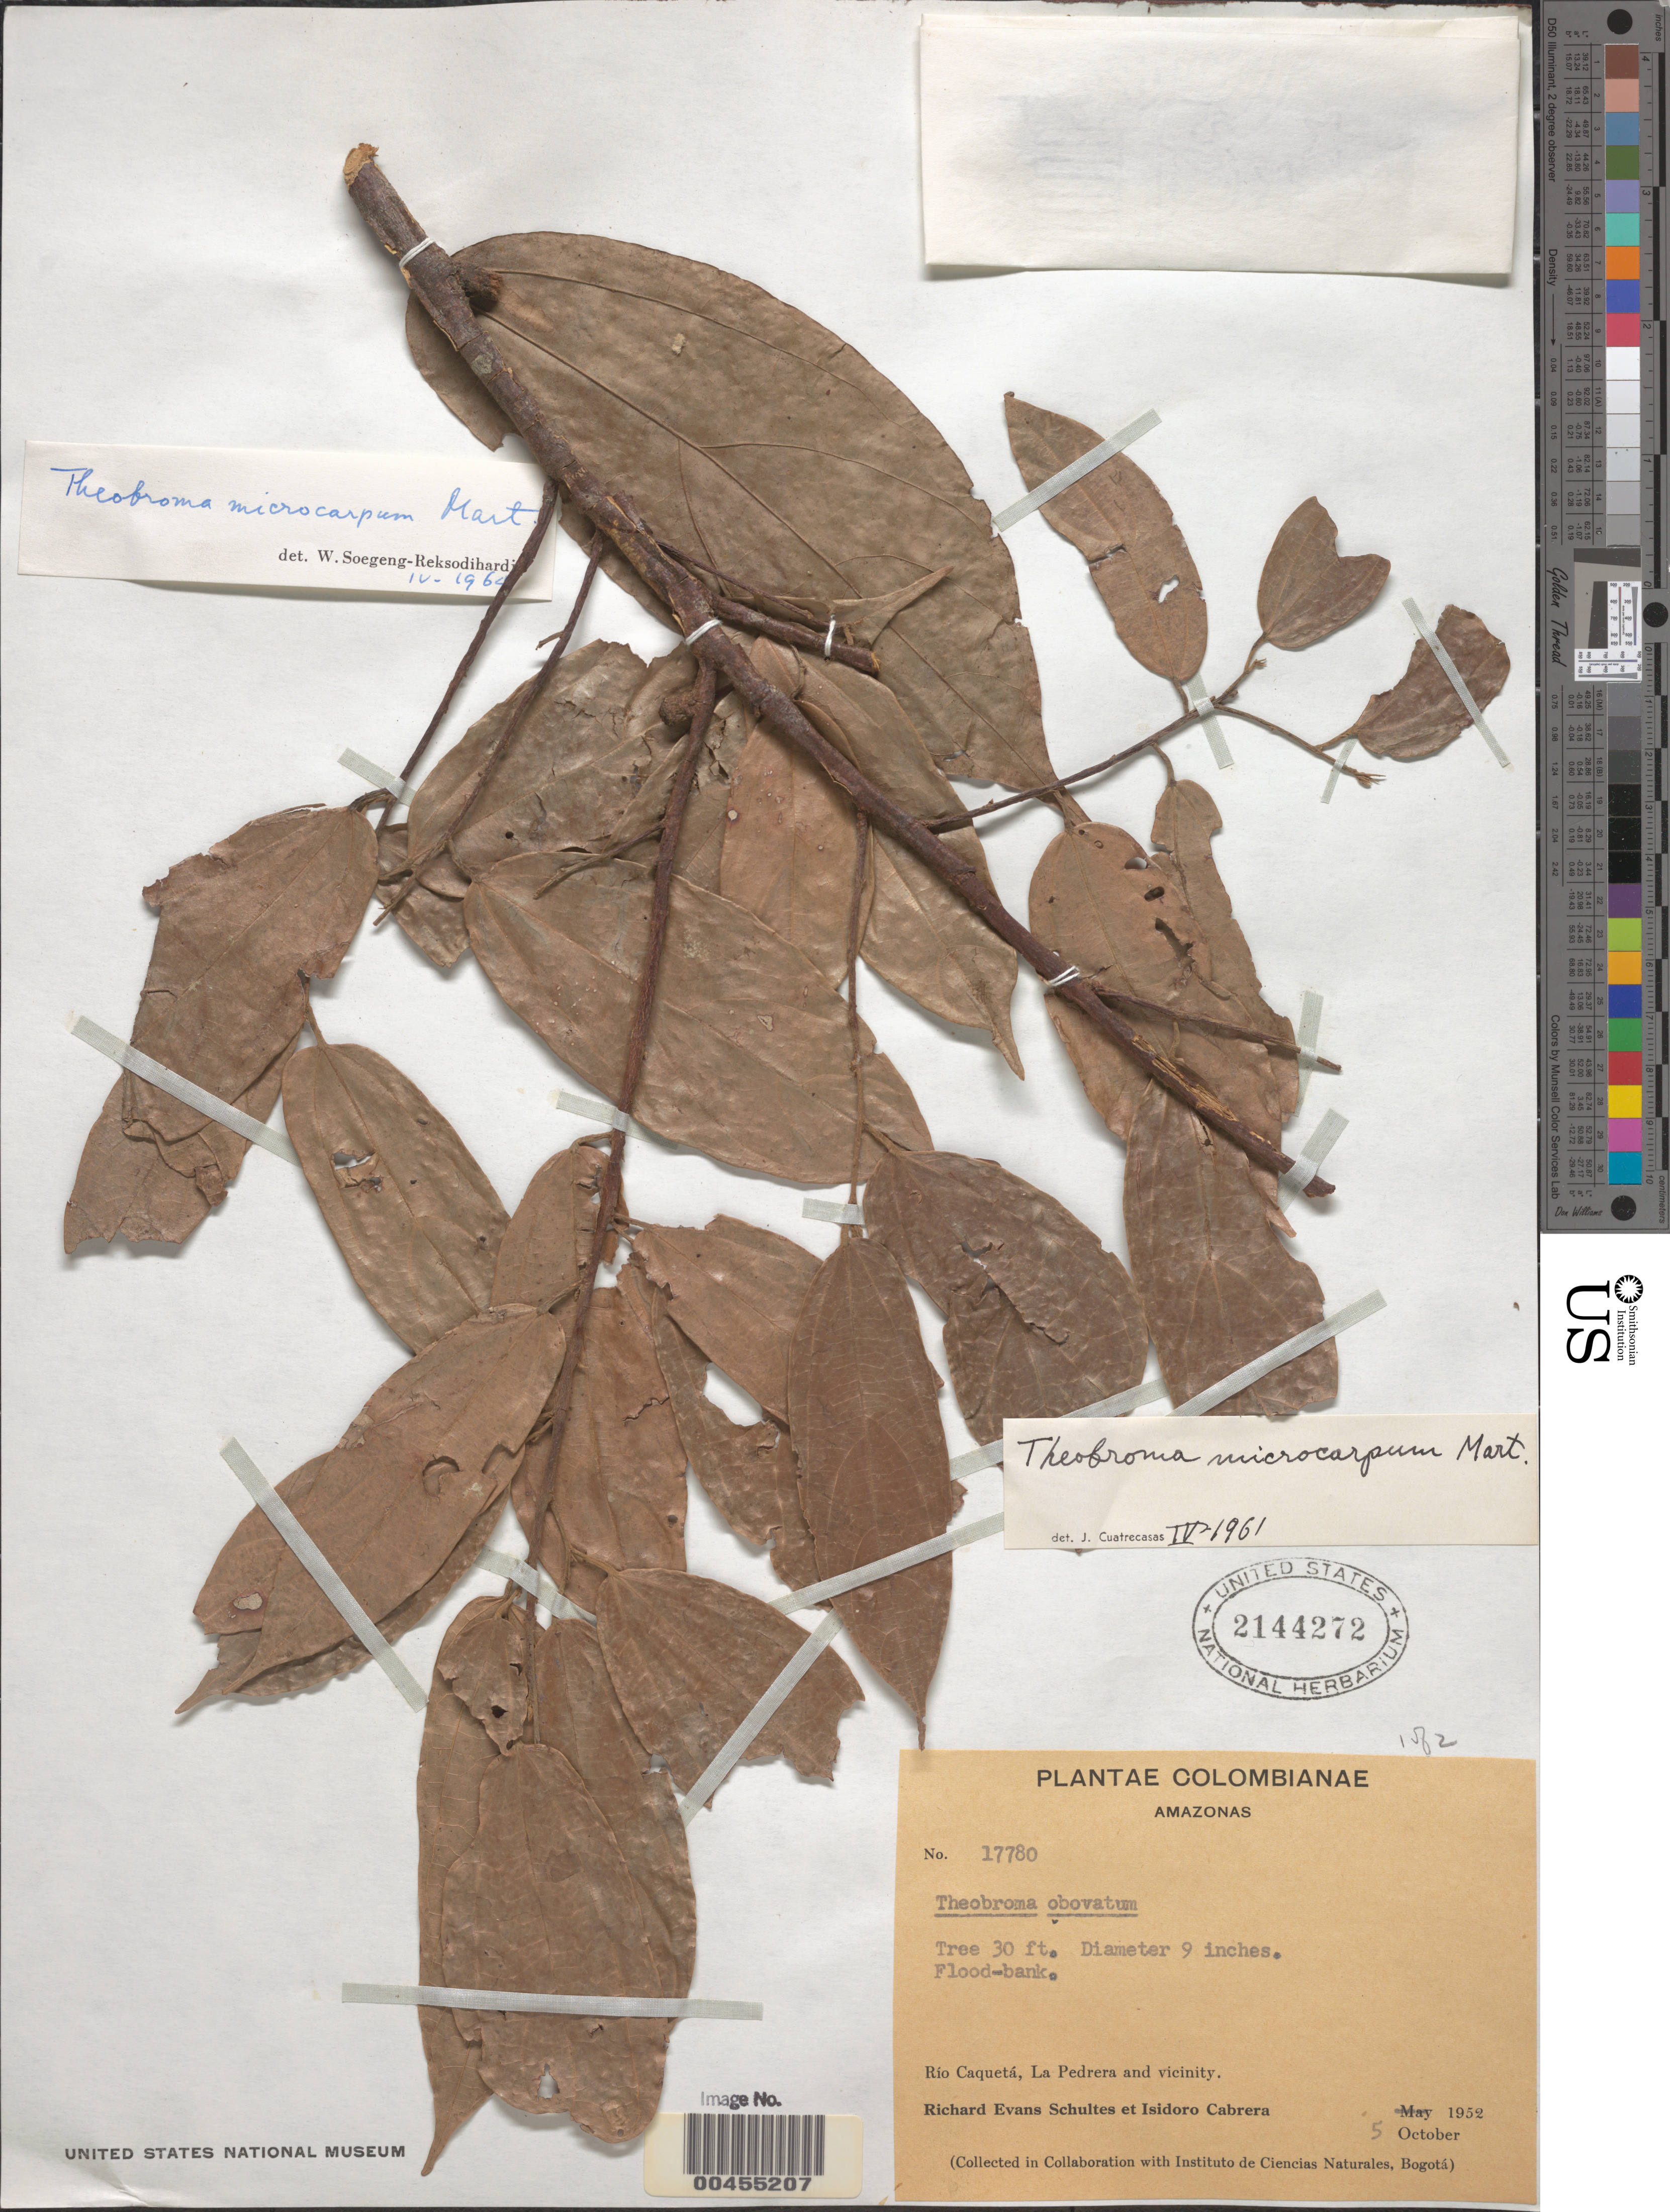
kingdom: Plantae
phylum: Tracheophyta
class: Magnoliopsida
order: Malvales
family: Malvaceae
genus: Theobroma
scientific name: Theobroma microcarpum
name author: Mart.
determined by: Soegeng-Reksodihardjo, W.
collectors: R. E. Schultes & I. Cabrera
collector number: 17780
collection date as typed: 05 Oct 1952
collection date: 1952-10-05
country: Colombia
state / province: Amazônas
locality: Rio Caquetá, La Pedrera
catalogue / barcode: US 2144272